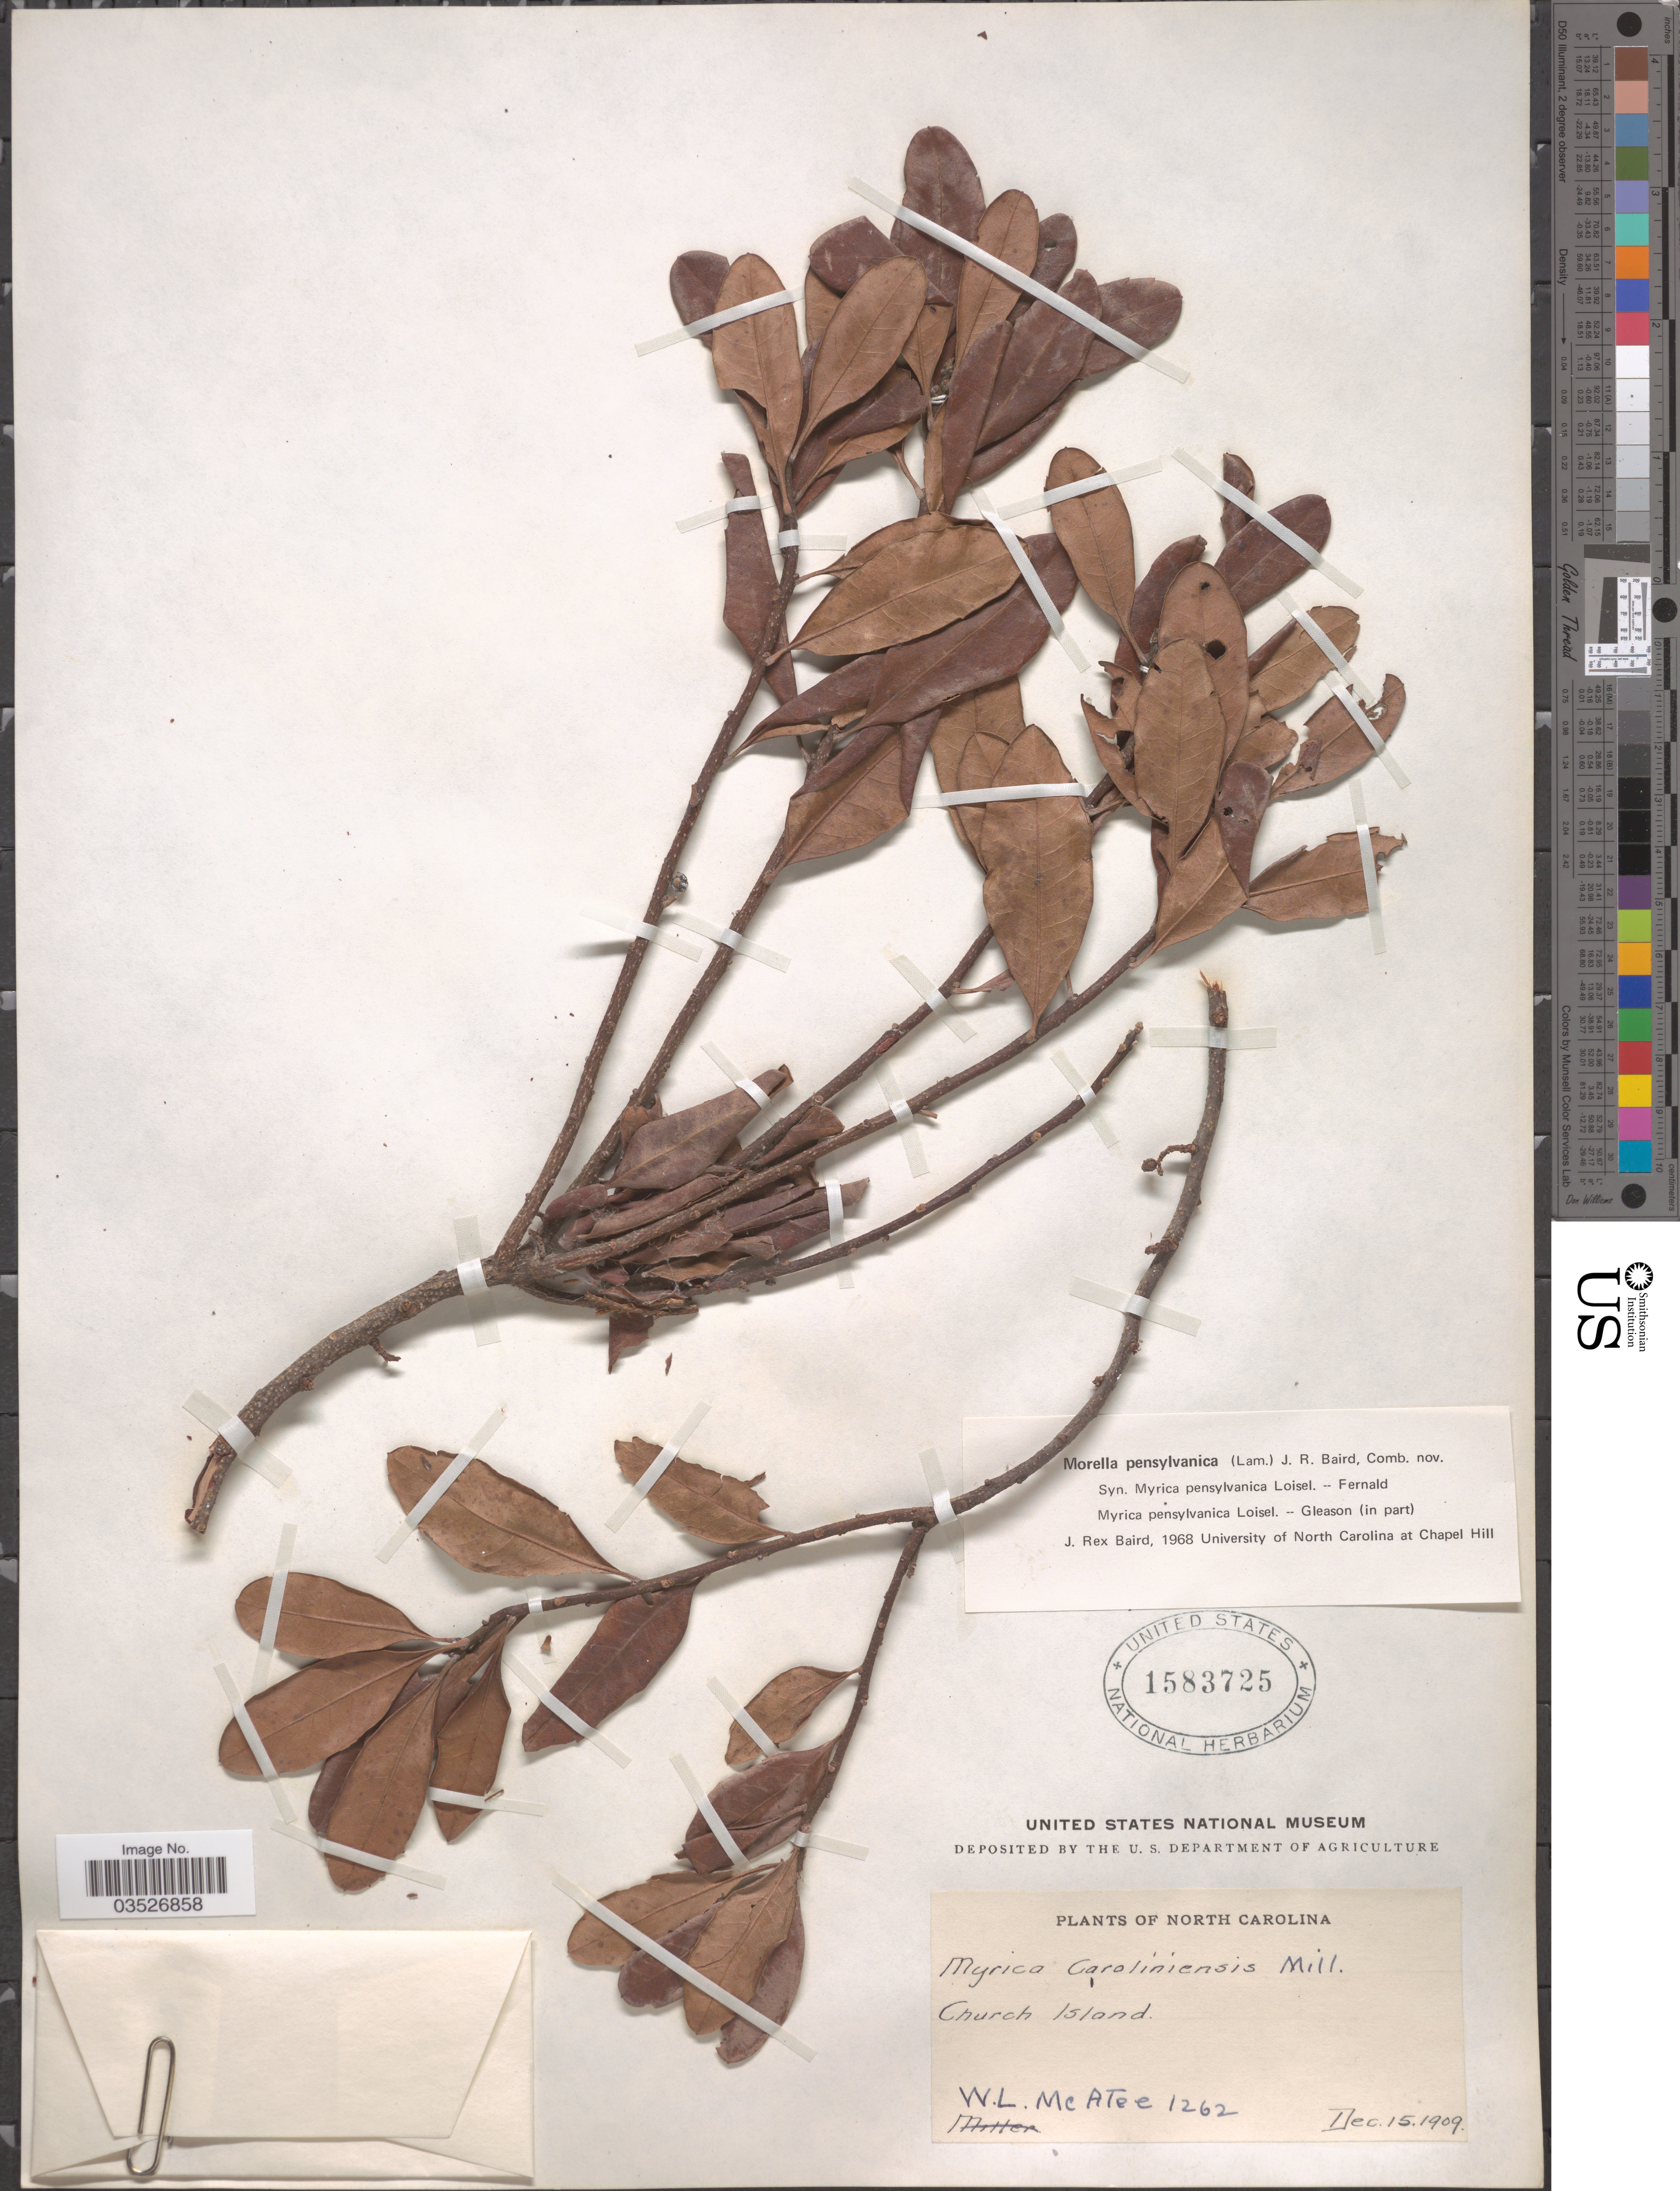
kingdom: Plantae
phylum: Tracheophyta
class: Magnoliopsida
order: Fagales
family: Myricaceae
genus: Morella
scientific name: Morella pensylvanica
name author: (Mirb.) Kartesz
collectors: W. McAtee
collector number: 1262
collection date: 1909-12-15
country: United States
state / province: North Carolina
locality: Church Island.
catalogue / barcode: US 1583725